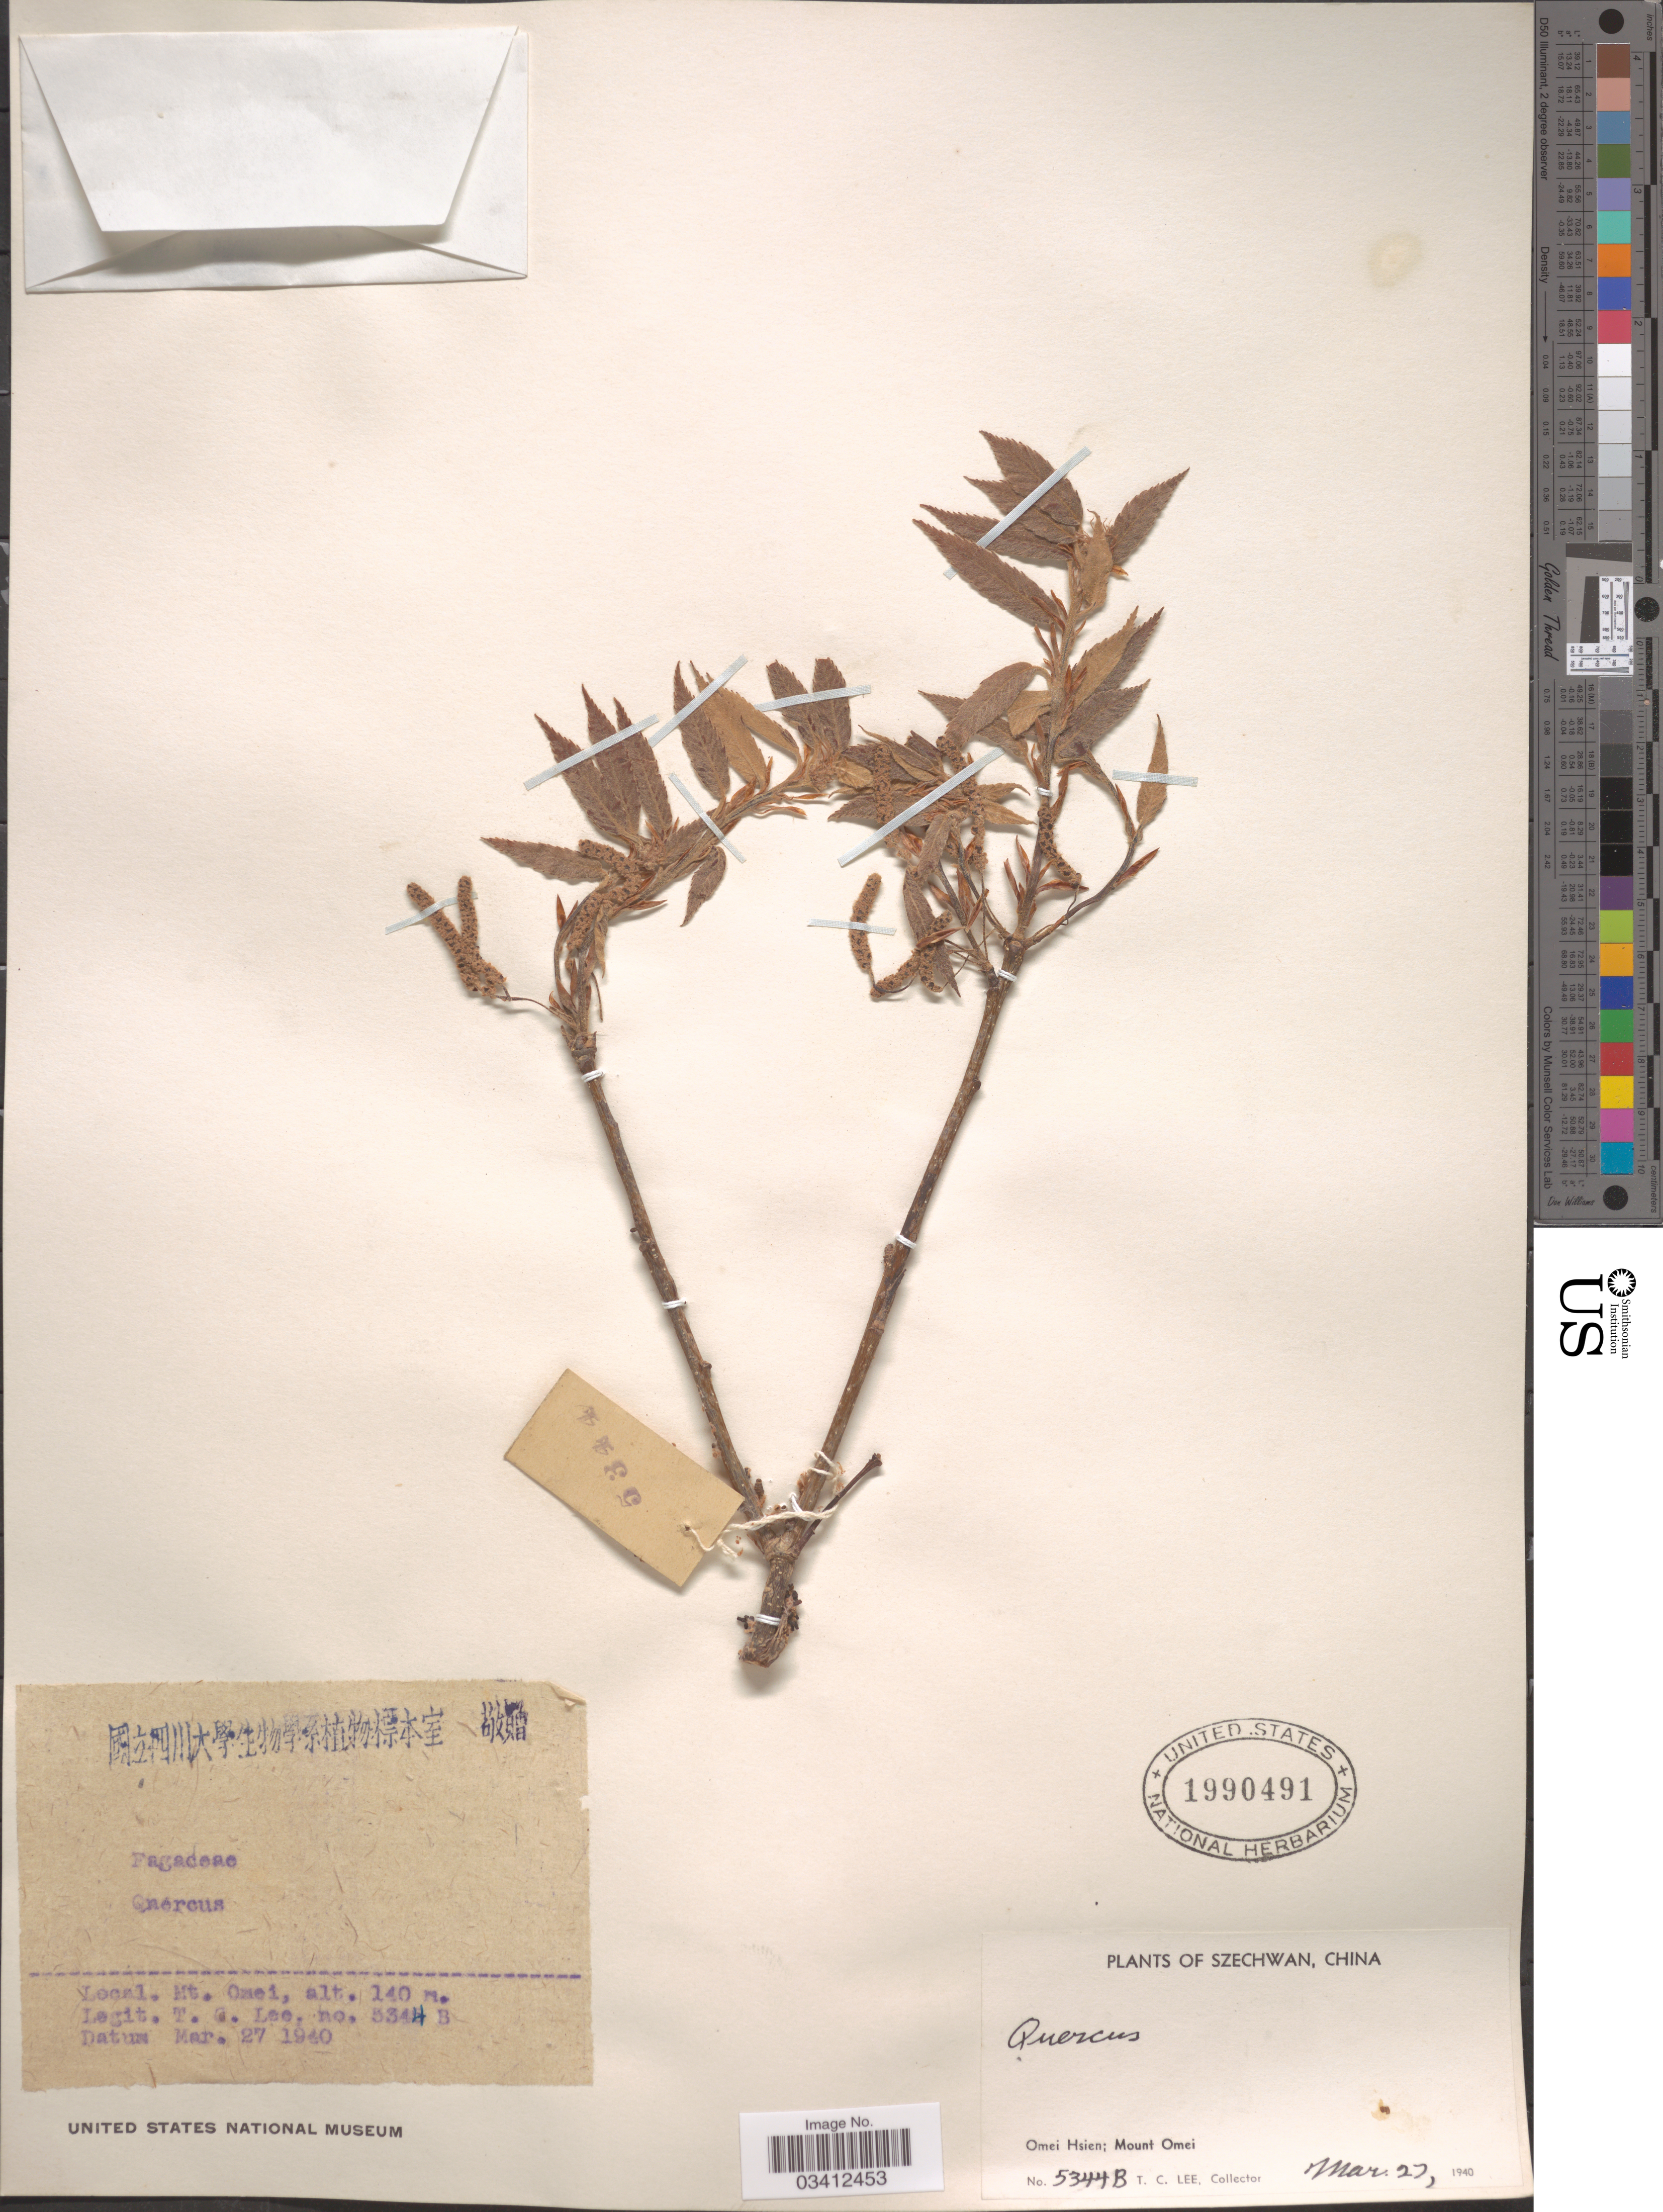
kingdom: Plantae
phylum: Tracheophyta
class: Magnoliopsida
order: Fagales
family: Fagaceae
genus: Quercus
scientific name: Quercus sp.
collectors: T. Lee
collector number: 5344B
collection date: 1940-03-27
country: China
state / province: Sichuan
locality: Szechwan. Omei Hsien; Mount Omei.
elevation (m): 140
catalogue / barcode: US 1990491